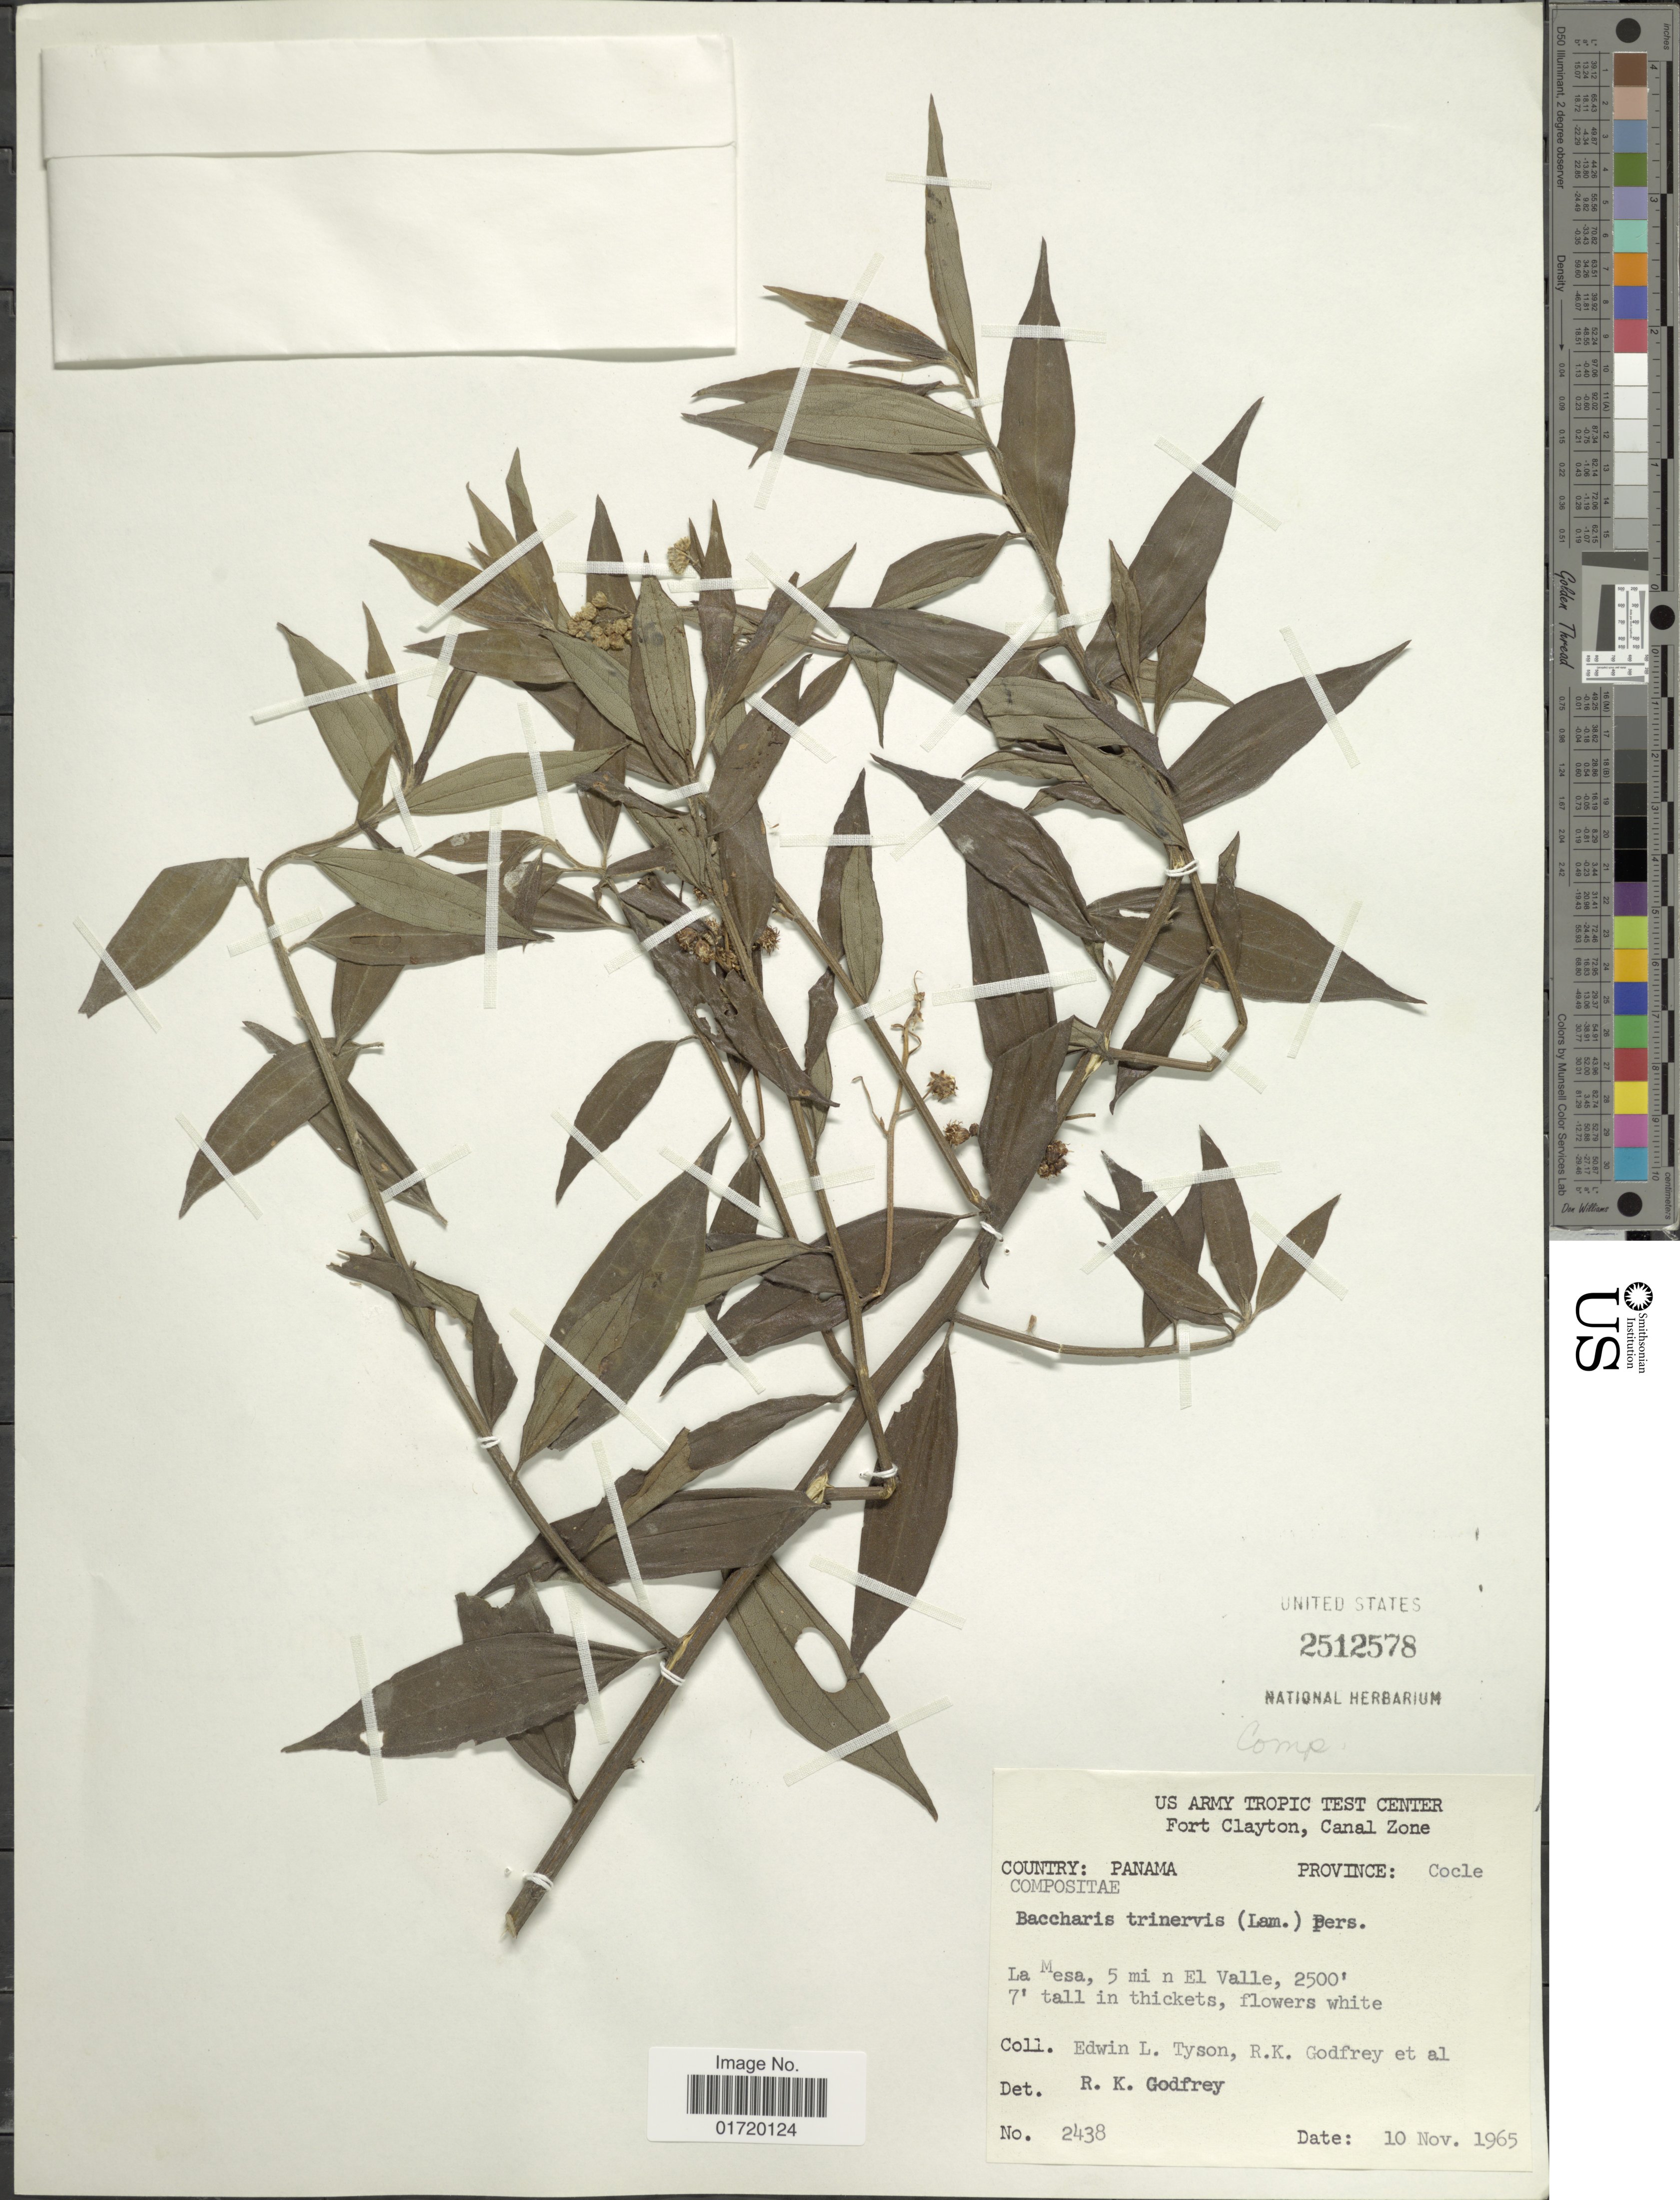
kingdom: Plantae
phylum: Tracheophyta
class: Magnoliopsida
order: Asterales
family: Asteraceae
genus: Baccharis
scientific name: Baccharis trinervis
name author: (Lam.) Pers.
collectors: E. L. Tyson, R. K. Godfrey & et al.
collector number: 2438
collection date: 1965-11-10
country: Panama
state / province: Coclé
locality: Fort Clayton, Canal Zone, Province Cocle, La Mesa, 5 mi n El Valle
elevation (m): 762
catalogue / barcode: US 2512578